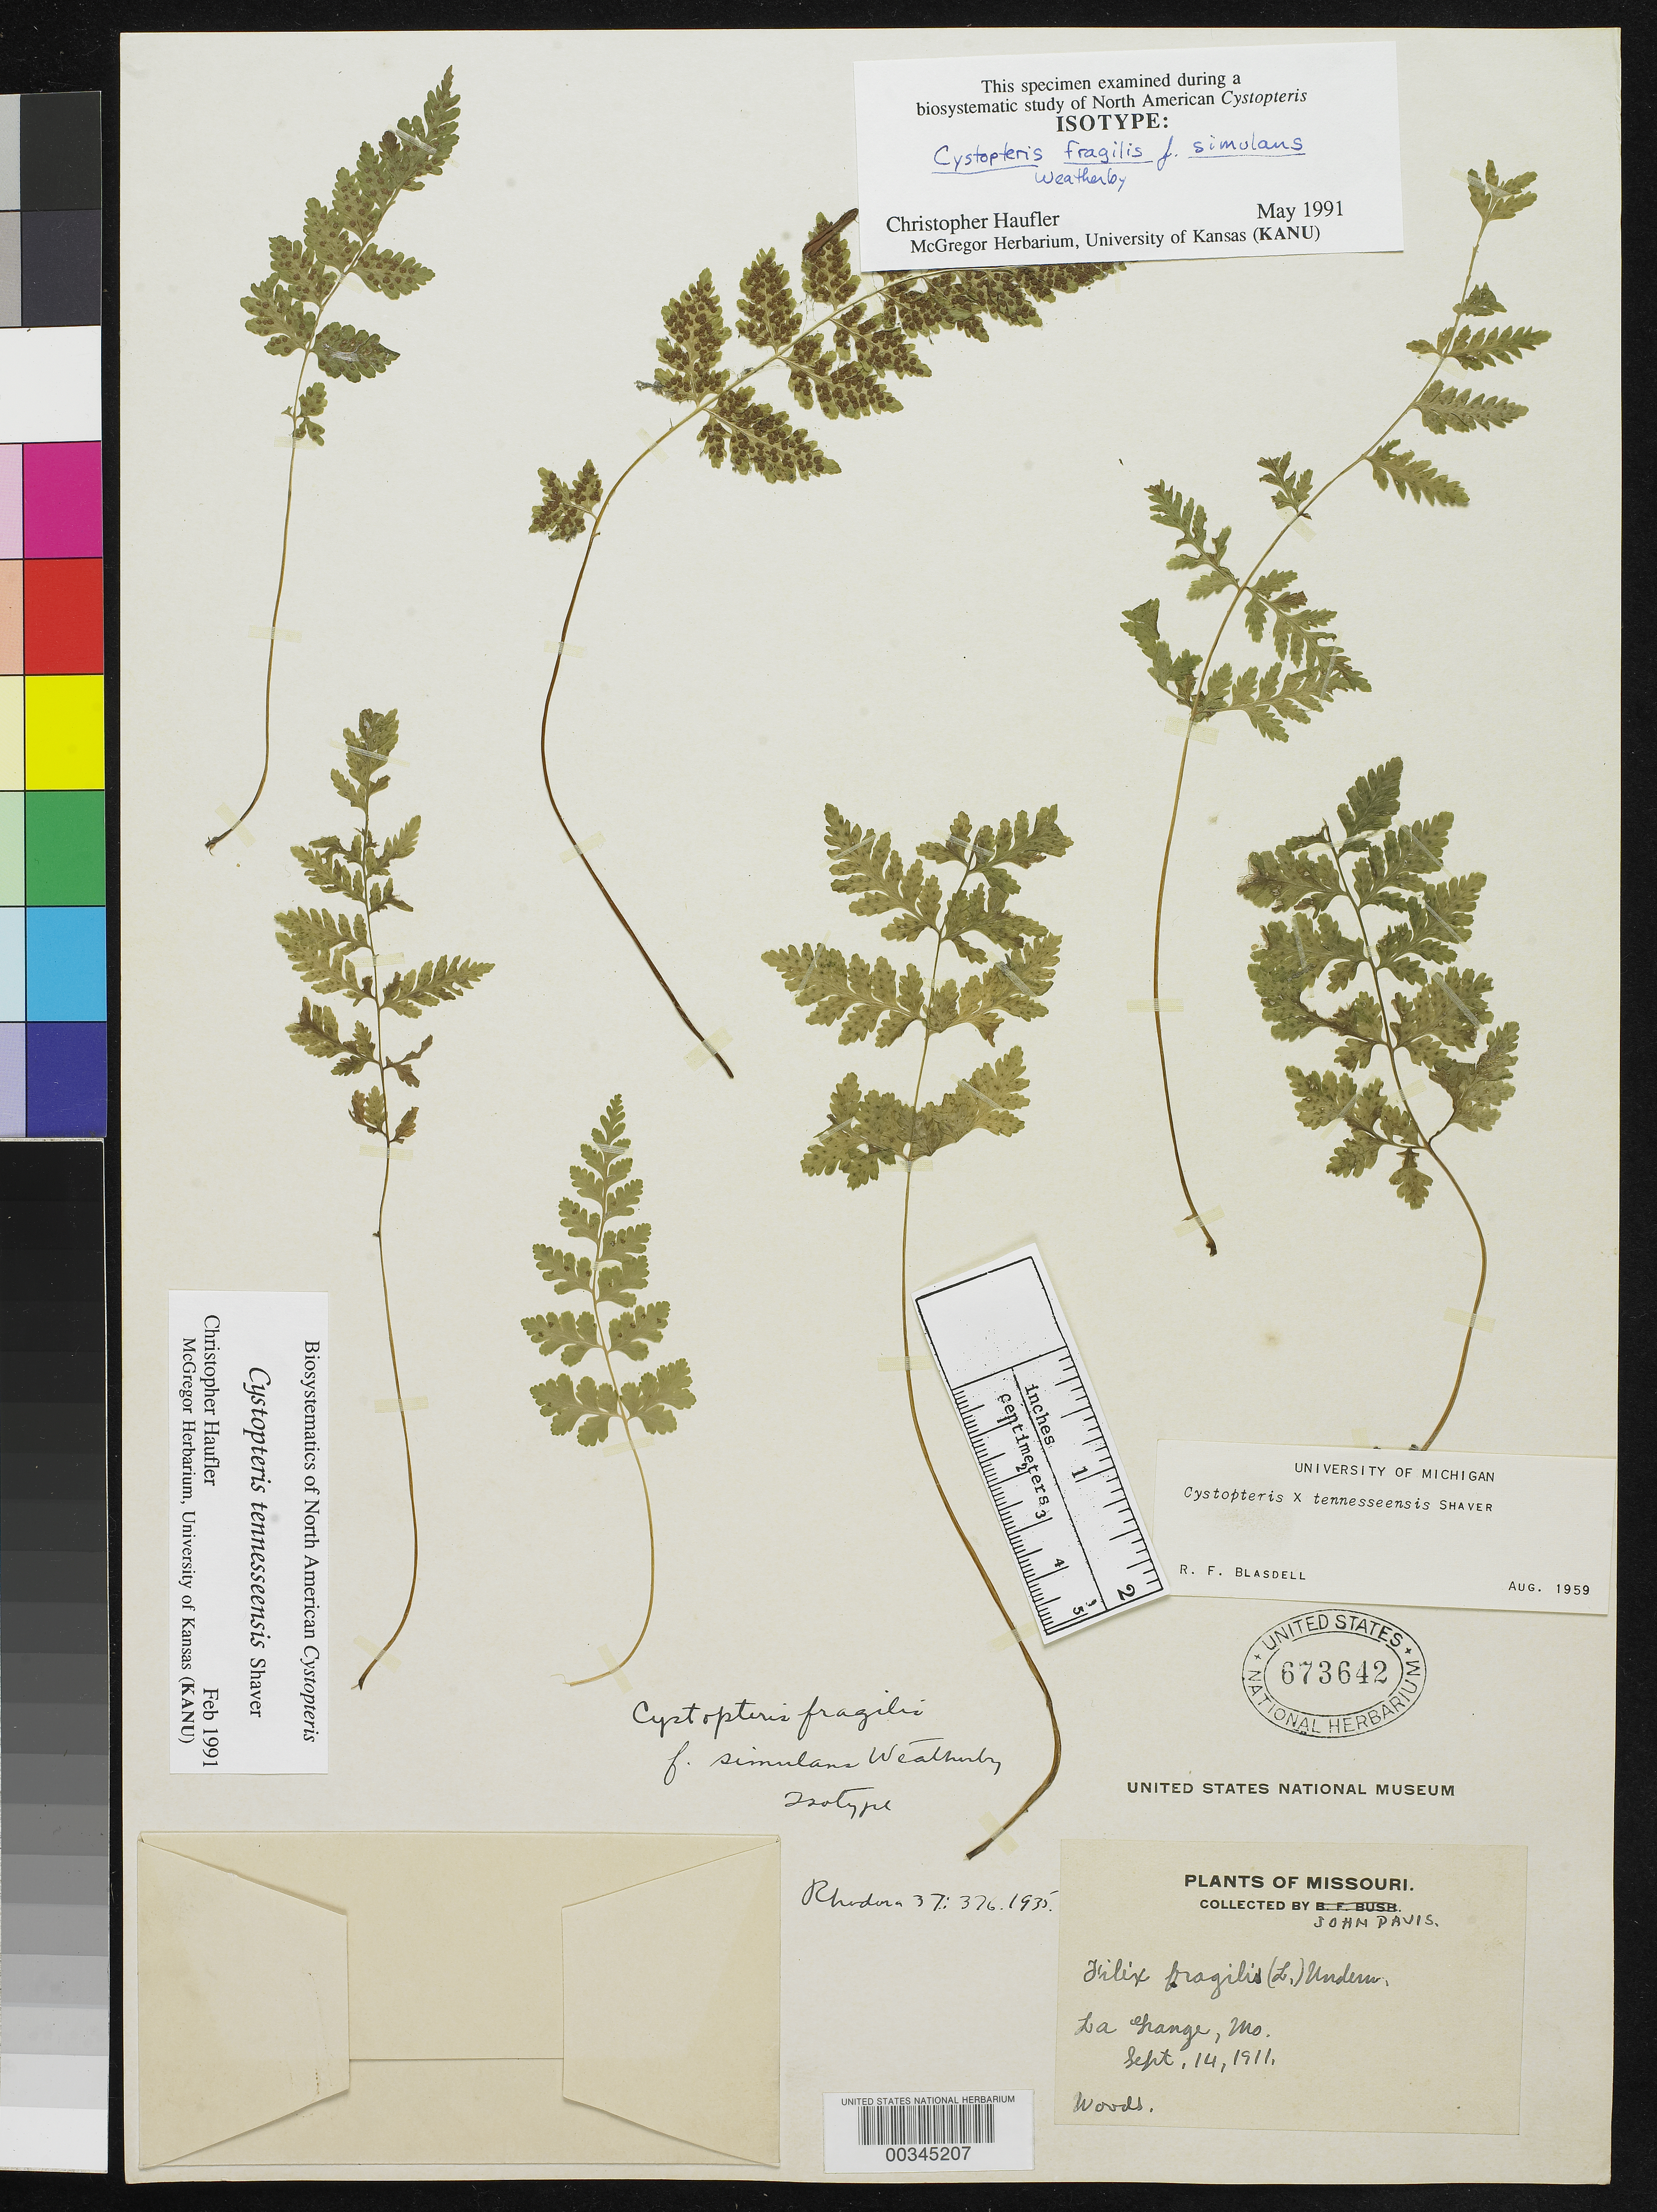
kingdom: Plantae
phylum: Tracheophyta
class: Polypodiopsida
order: Polypodiales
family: Cystopteridaceae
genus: Cystopteris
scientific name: Cystopteris fragilis f. simulans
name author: Weath.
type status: Isotype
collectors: J. Davis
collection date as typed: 14 Sep 1911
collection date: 1911-09-14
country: United States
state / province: Missouri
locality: La Range.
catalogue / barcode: US 673642